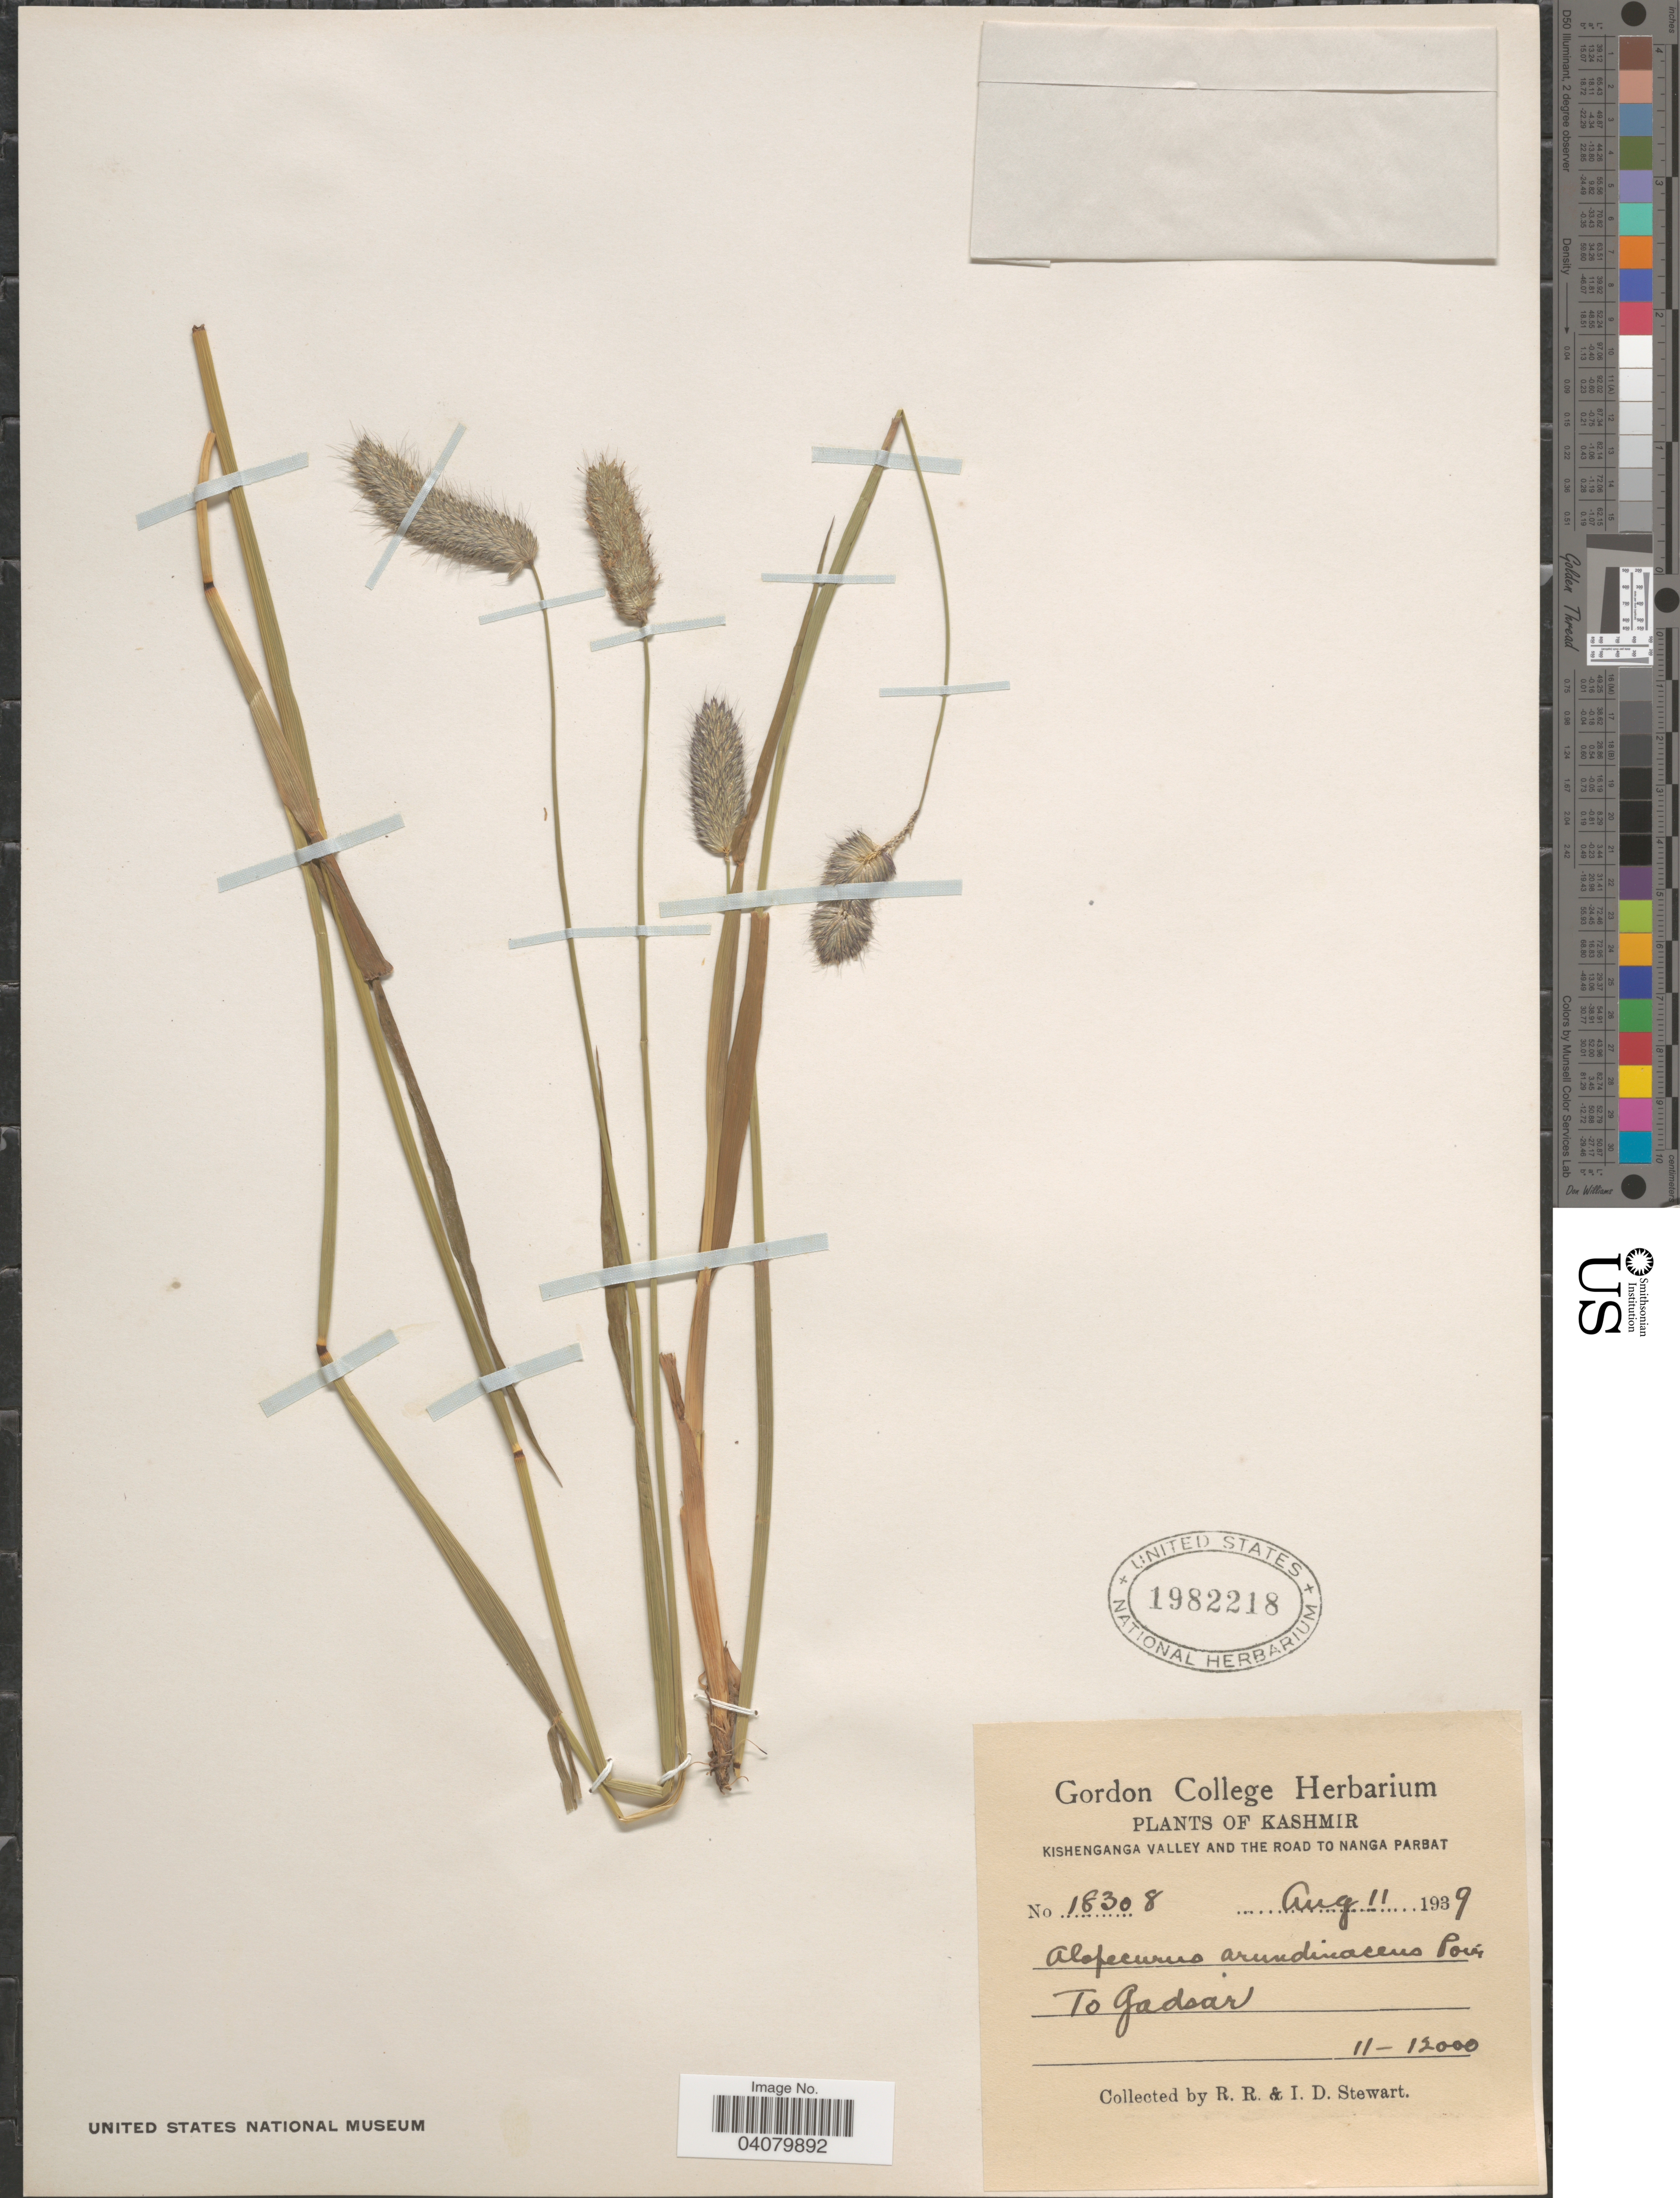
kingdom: Plantae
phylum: Tracheophyta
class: Liliopsida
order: Poales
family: Poaceae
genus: Alopecurus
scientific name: Alopecurus arundinaceus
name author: Poir.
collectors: R. Stewart & I. Stewart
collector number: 18308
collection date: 1939-08-11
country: India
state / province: Jammu and Kashmir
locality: Kashmir. Kishenganga Valley and the road to Nanga Parbat.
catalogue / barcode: US 1982218